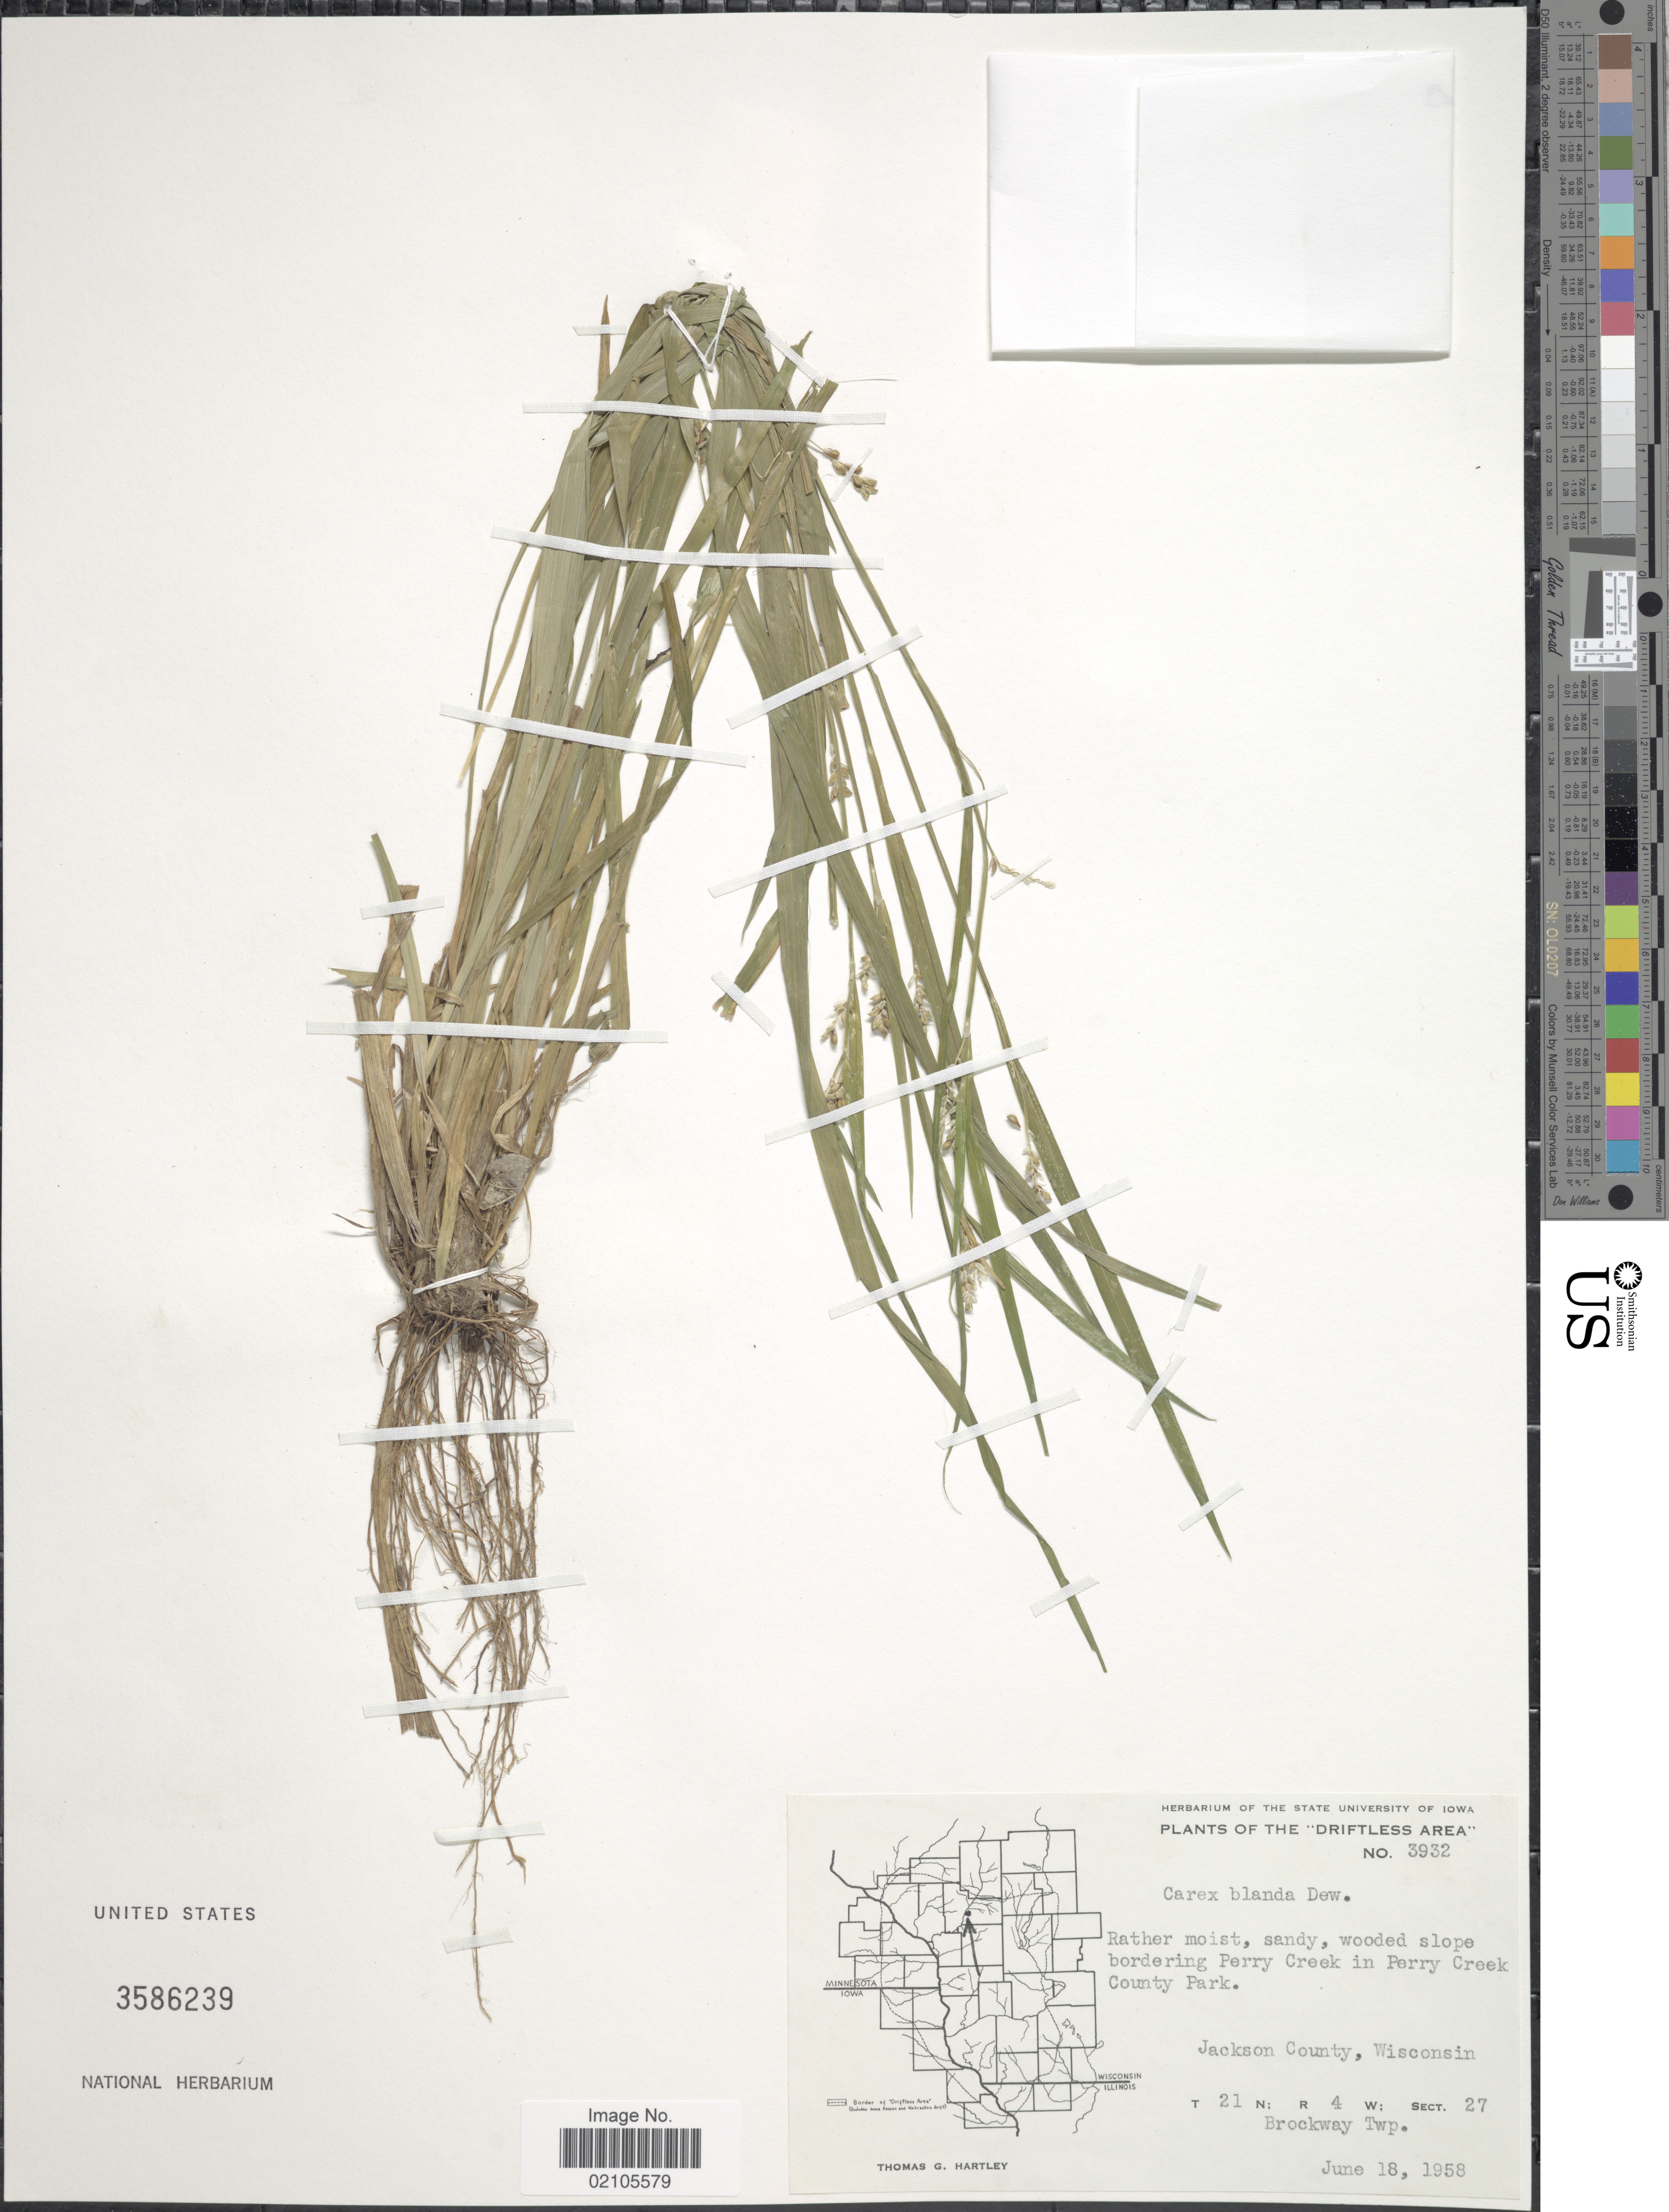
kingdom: Plantae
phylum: Tracheophyta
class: Liliopsida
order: Poales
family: Cyperaceae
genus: Carex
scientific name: Carex blanda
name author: Dewey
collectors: T. G. Hartley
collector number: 3932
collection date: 1958-06-18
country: United States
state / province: Wisconsin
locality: The Driftless Area, Rather moist, sandy, wooded slope bordering Perry Creek in Perry Creek, County Park, Jacksn County, Wisconsin, Jackson County, Wisconsin, T 21 N: R 4 W, Sect 27, Brockway Twp.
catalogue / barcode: US 3586239